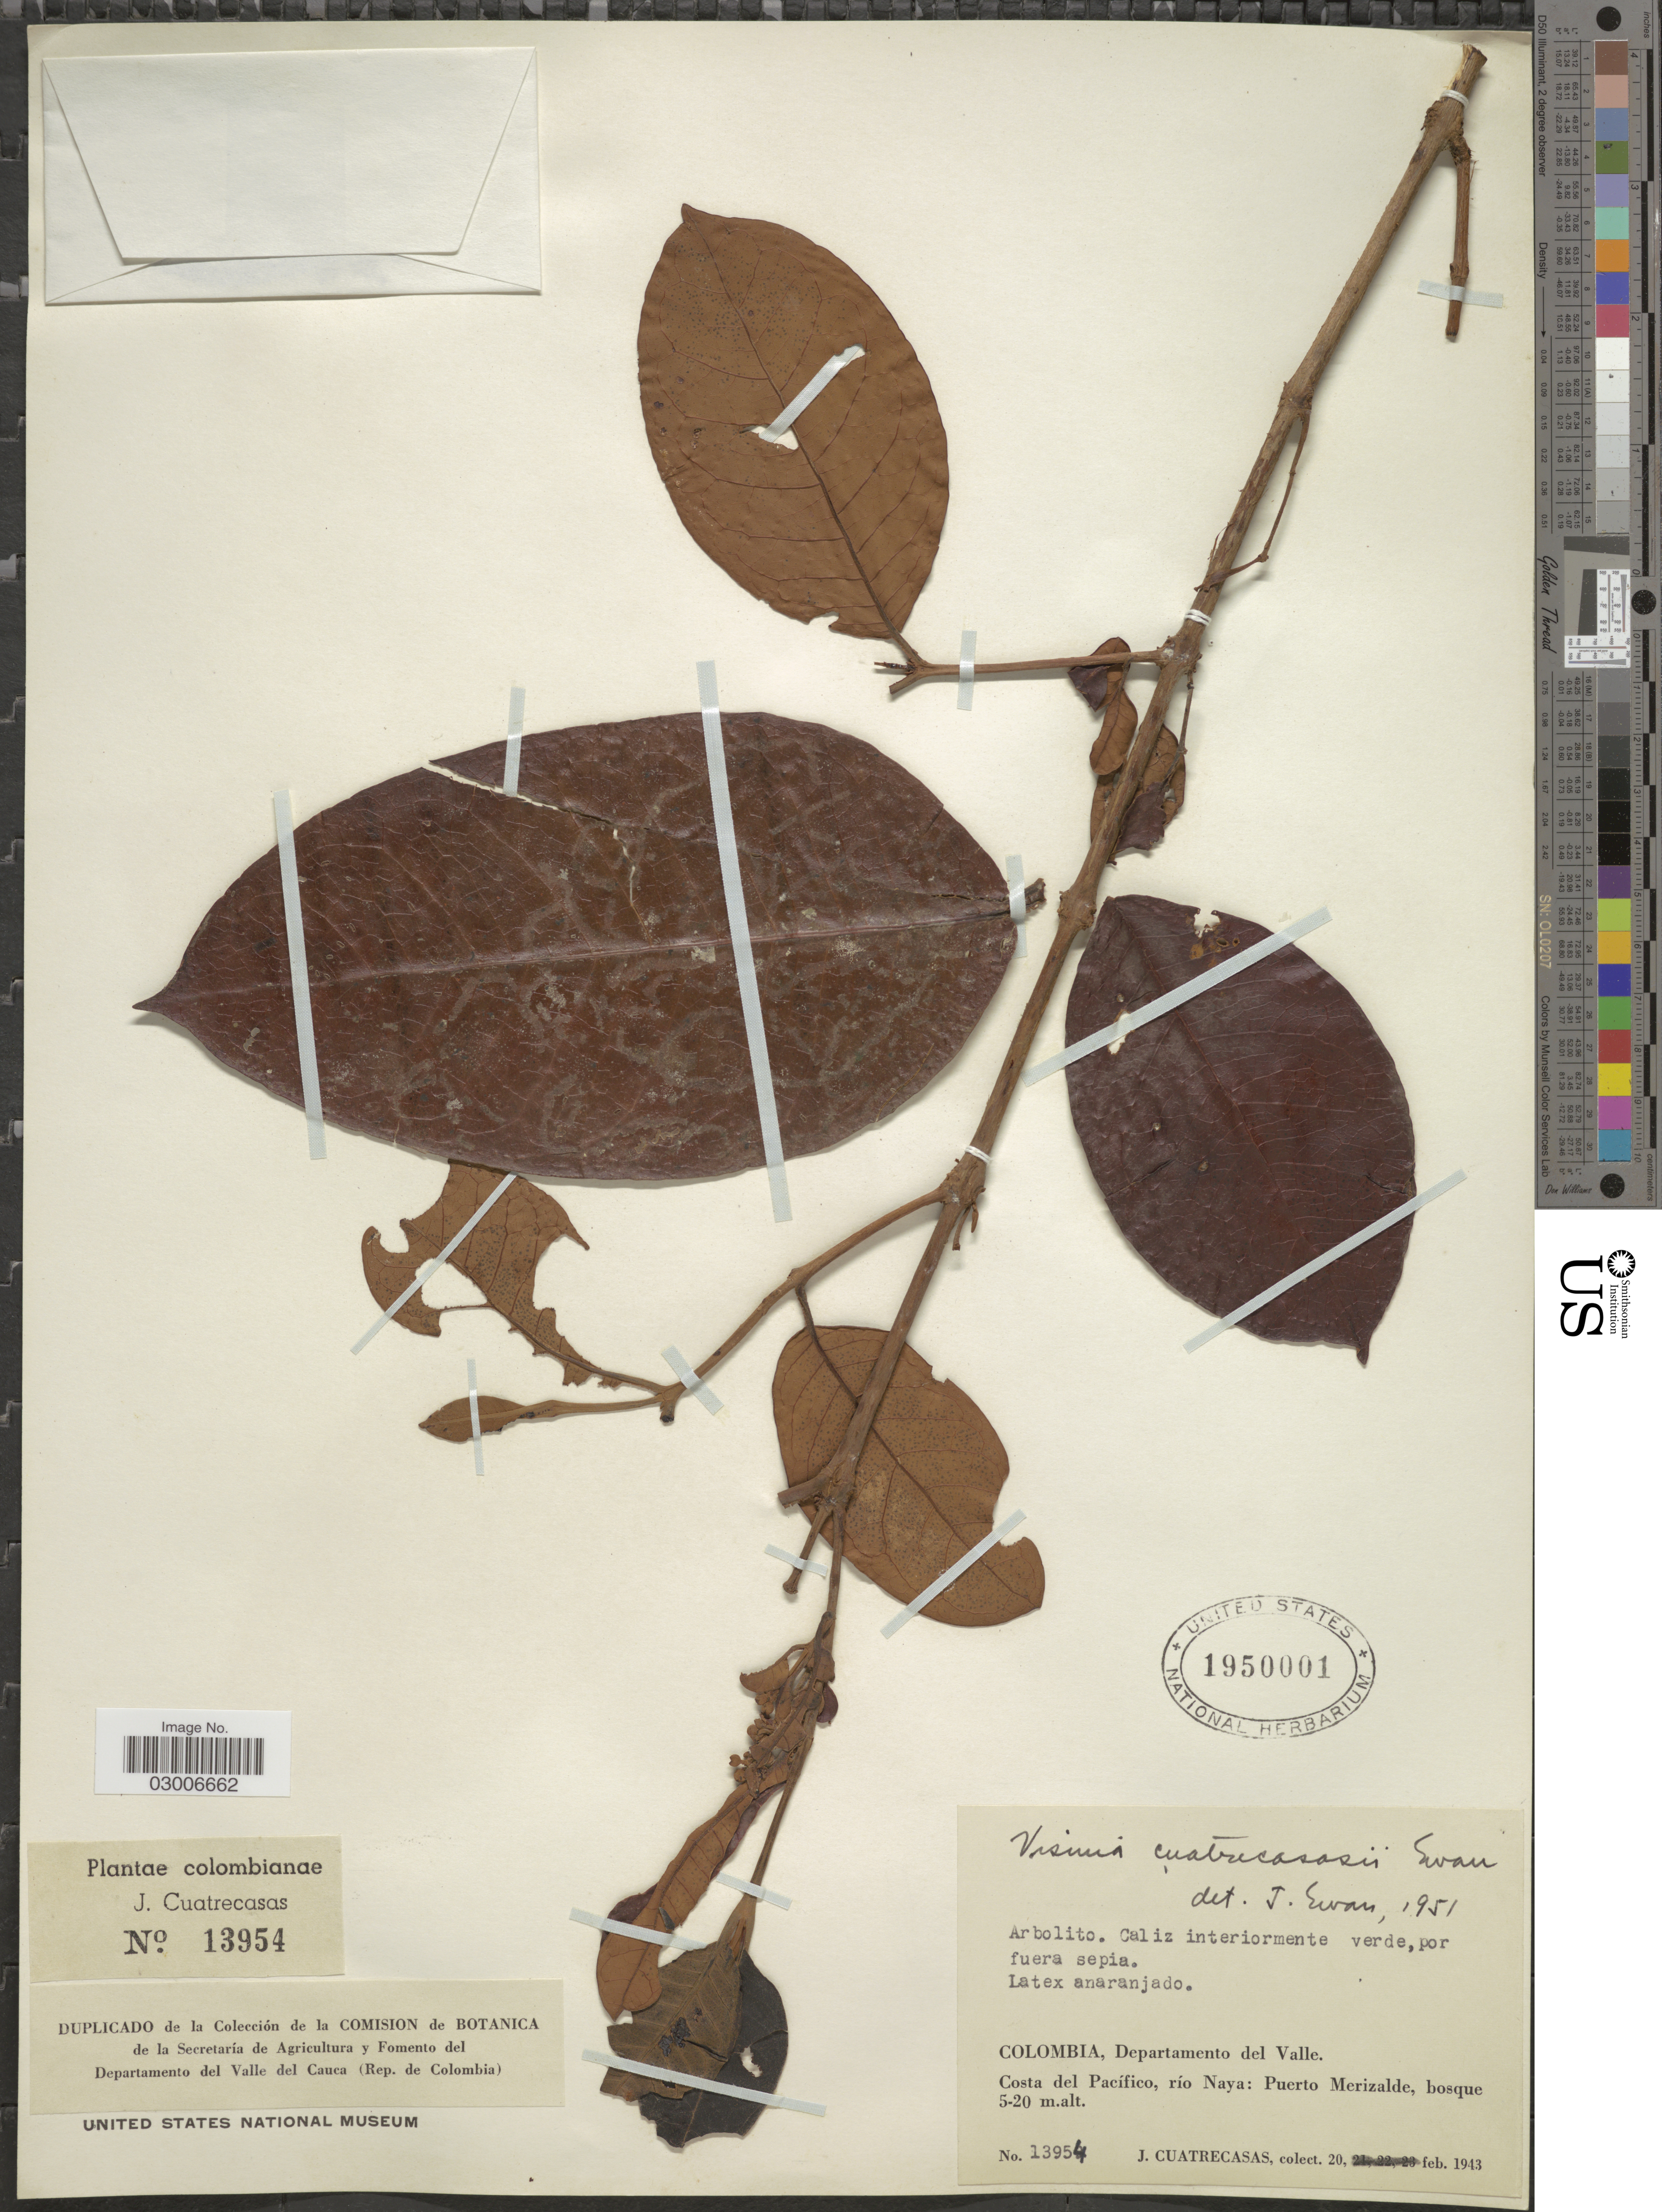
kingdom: Plantae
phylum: Tracheophyta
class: Magnoliopsida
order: Malpighiales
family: Hypericaceae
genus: Vismia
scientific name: Vismia cuatrecasasii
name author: Ewan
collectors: J. Cuatrecasas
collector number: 13954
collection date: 1943-02-20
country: Colombia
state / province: Valle del Cauca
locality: Departamento del Valle, Costa del Pacífico; río Naya: Puerto Merizalde.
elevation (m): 5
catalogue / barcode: US 1950001